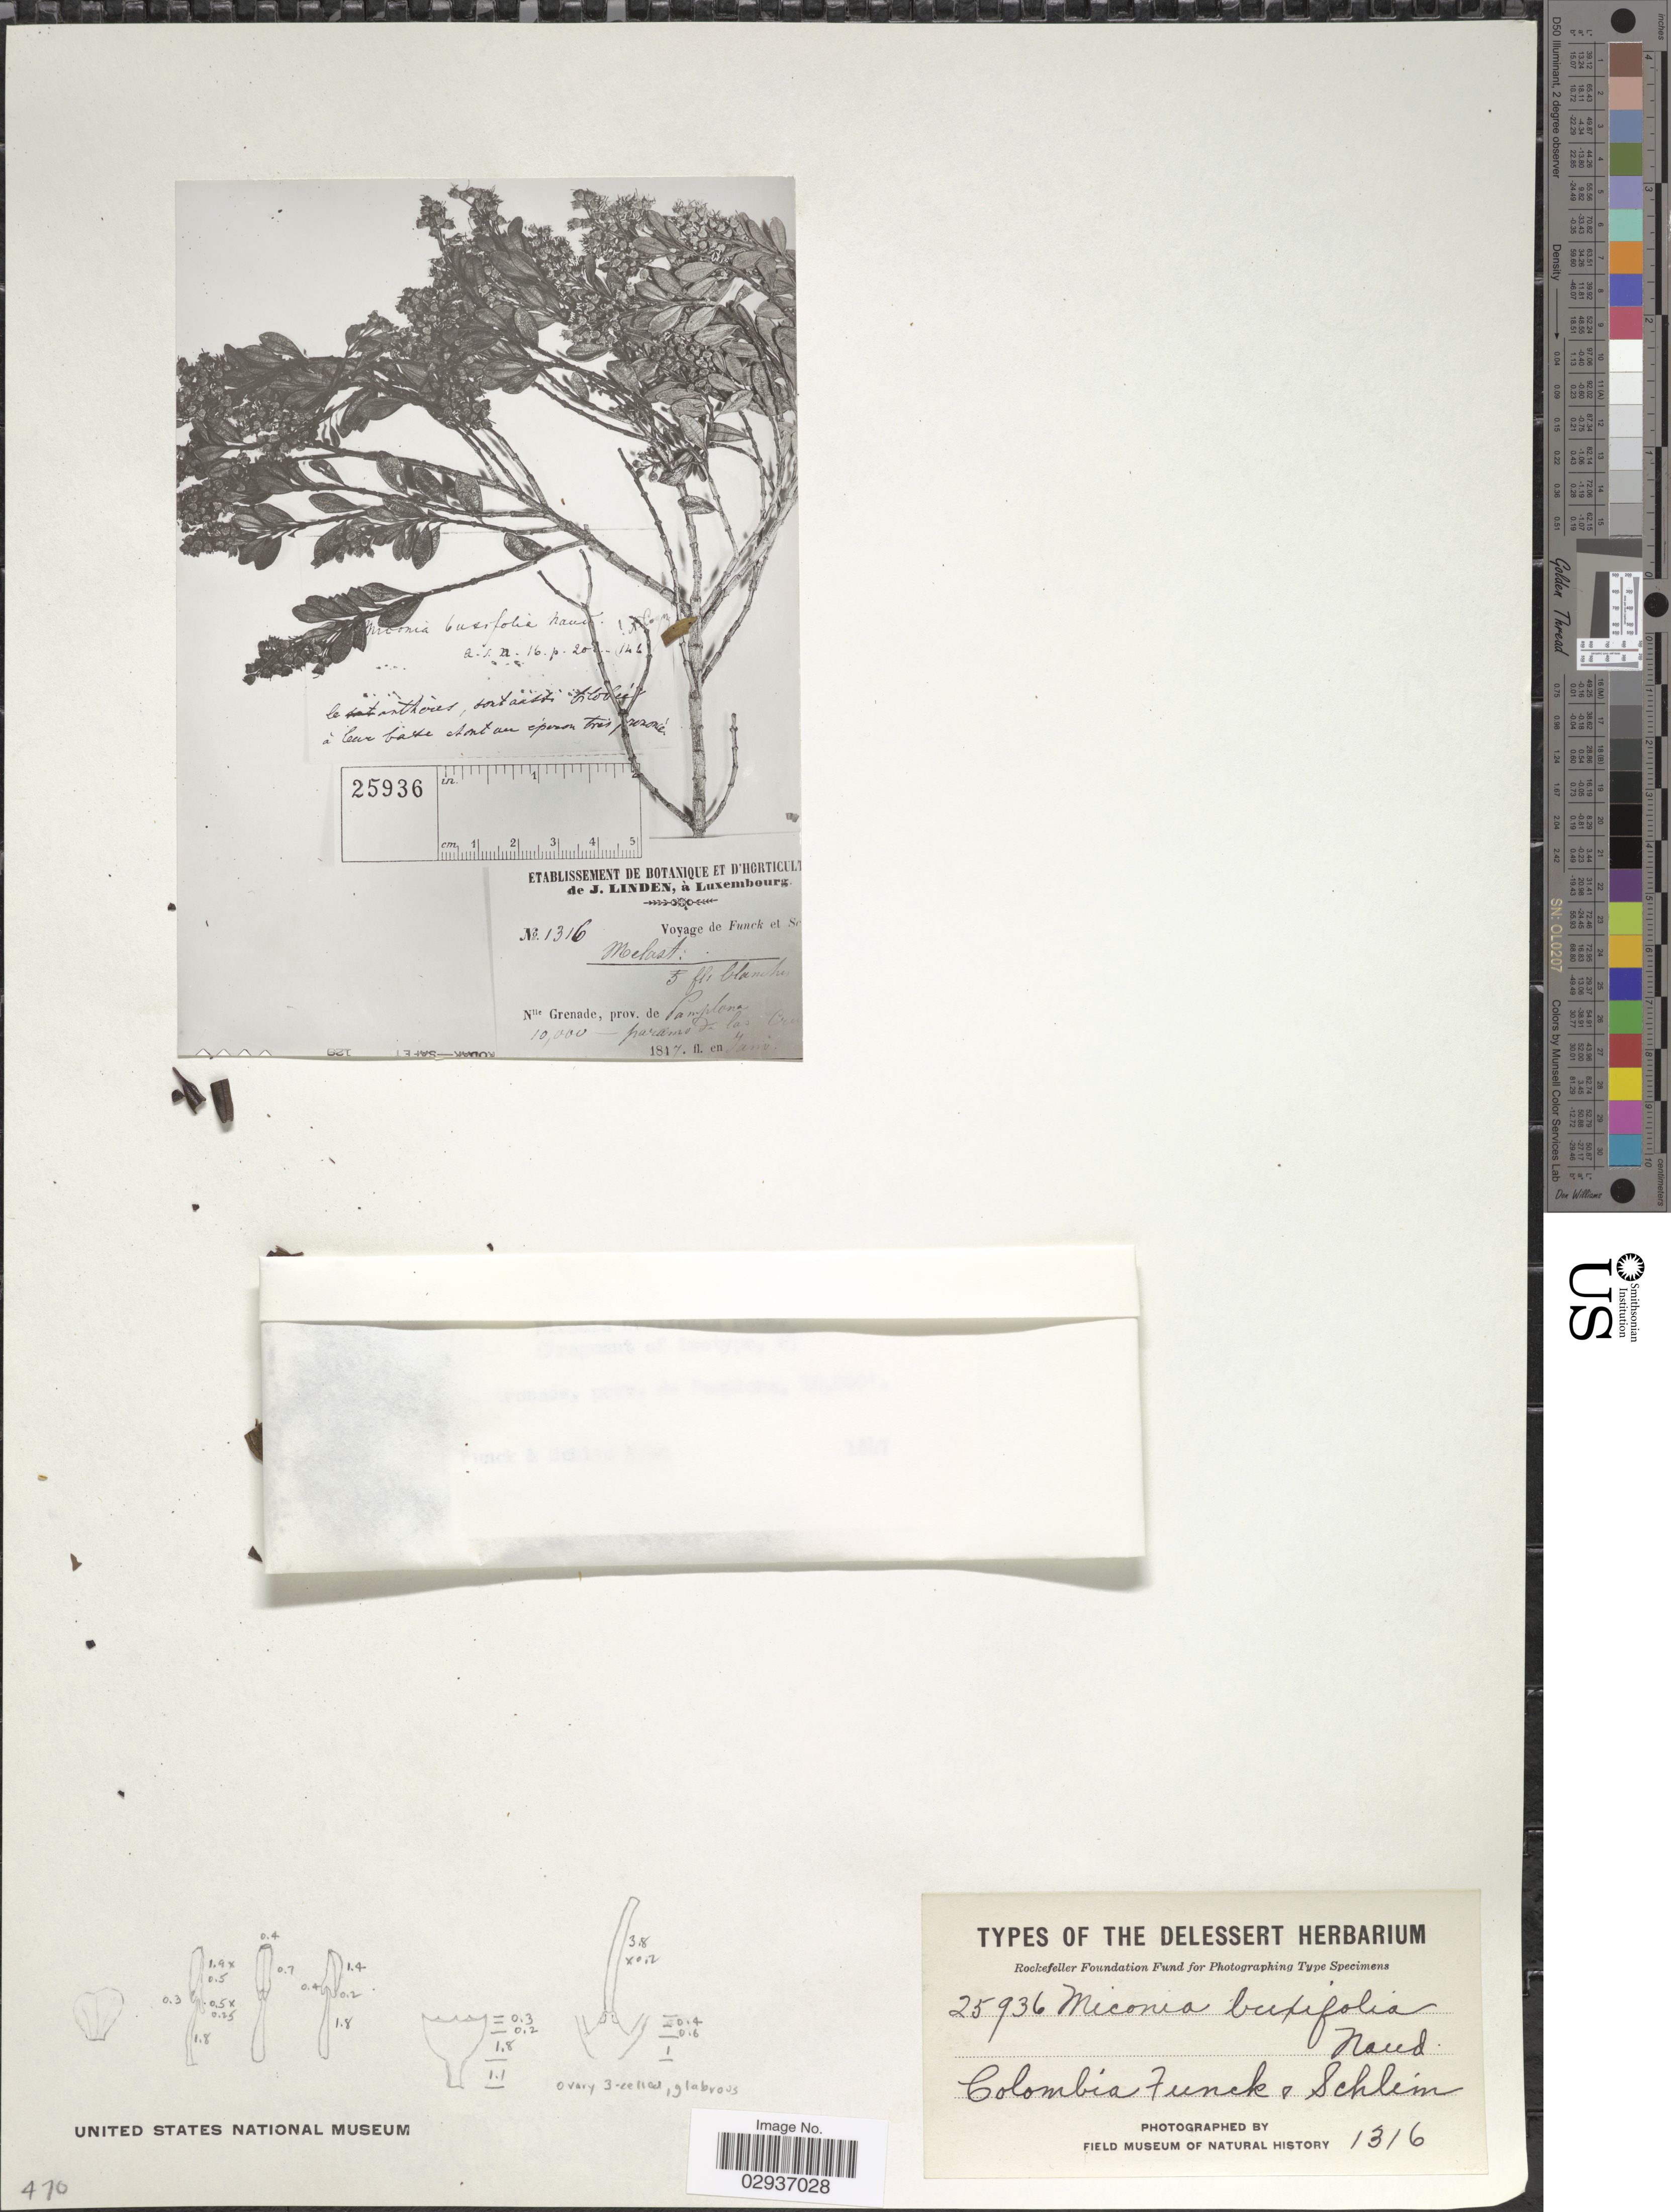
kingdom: Plantae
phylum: Tracheophyta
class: Magnoliopsida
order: Myrtales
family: Melastomataceae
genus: Miconia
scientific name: Miconia buxifolia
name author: Naudin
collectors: -. Funck & Schlim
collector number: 1316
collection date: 1817-06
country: Colombia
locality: Nlle Grenade, prov. de Pamplona. Paramo de las Cru [illegible text].